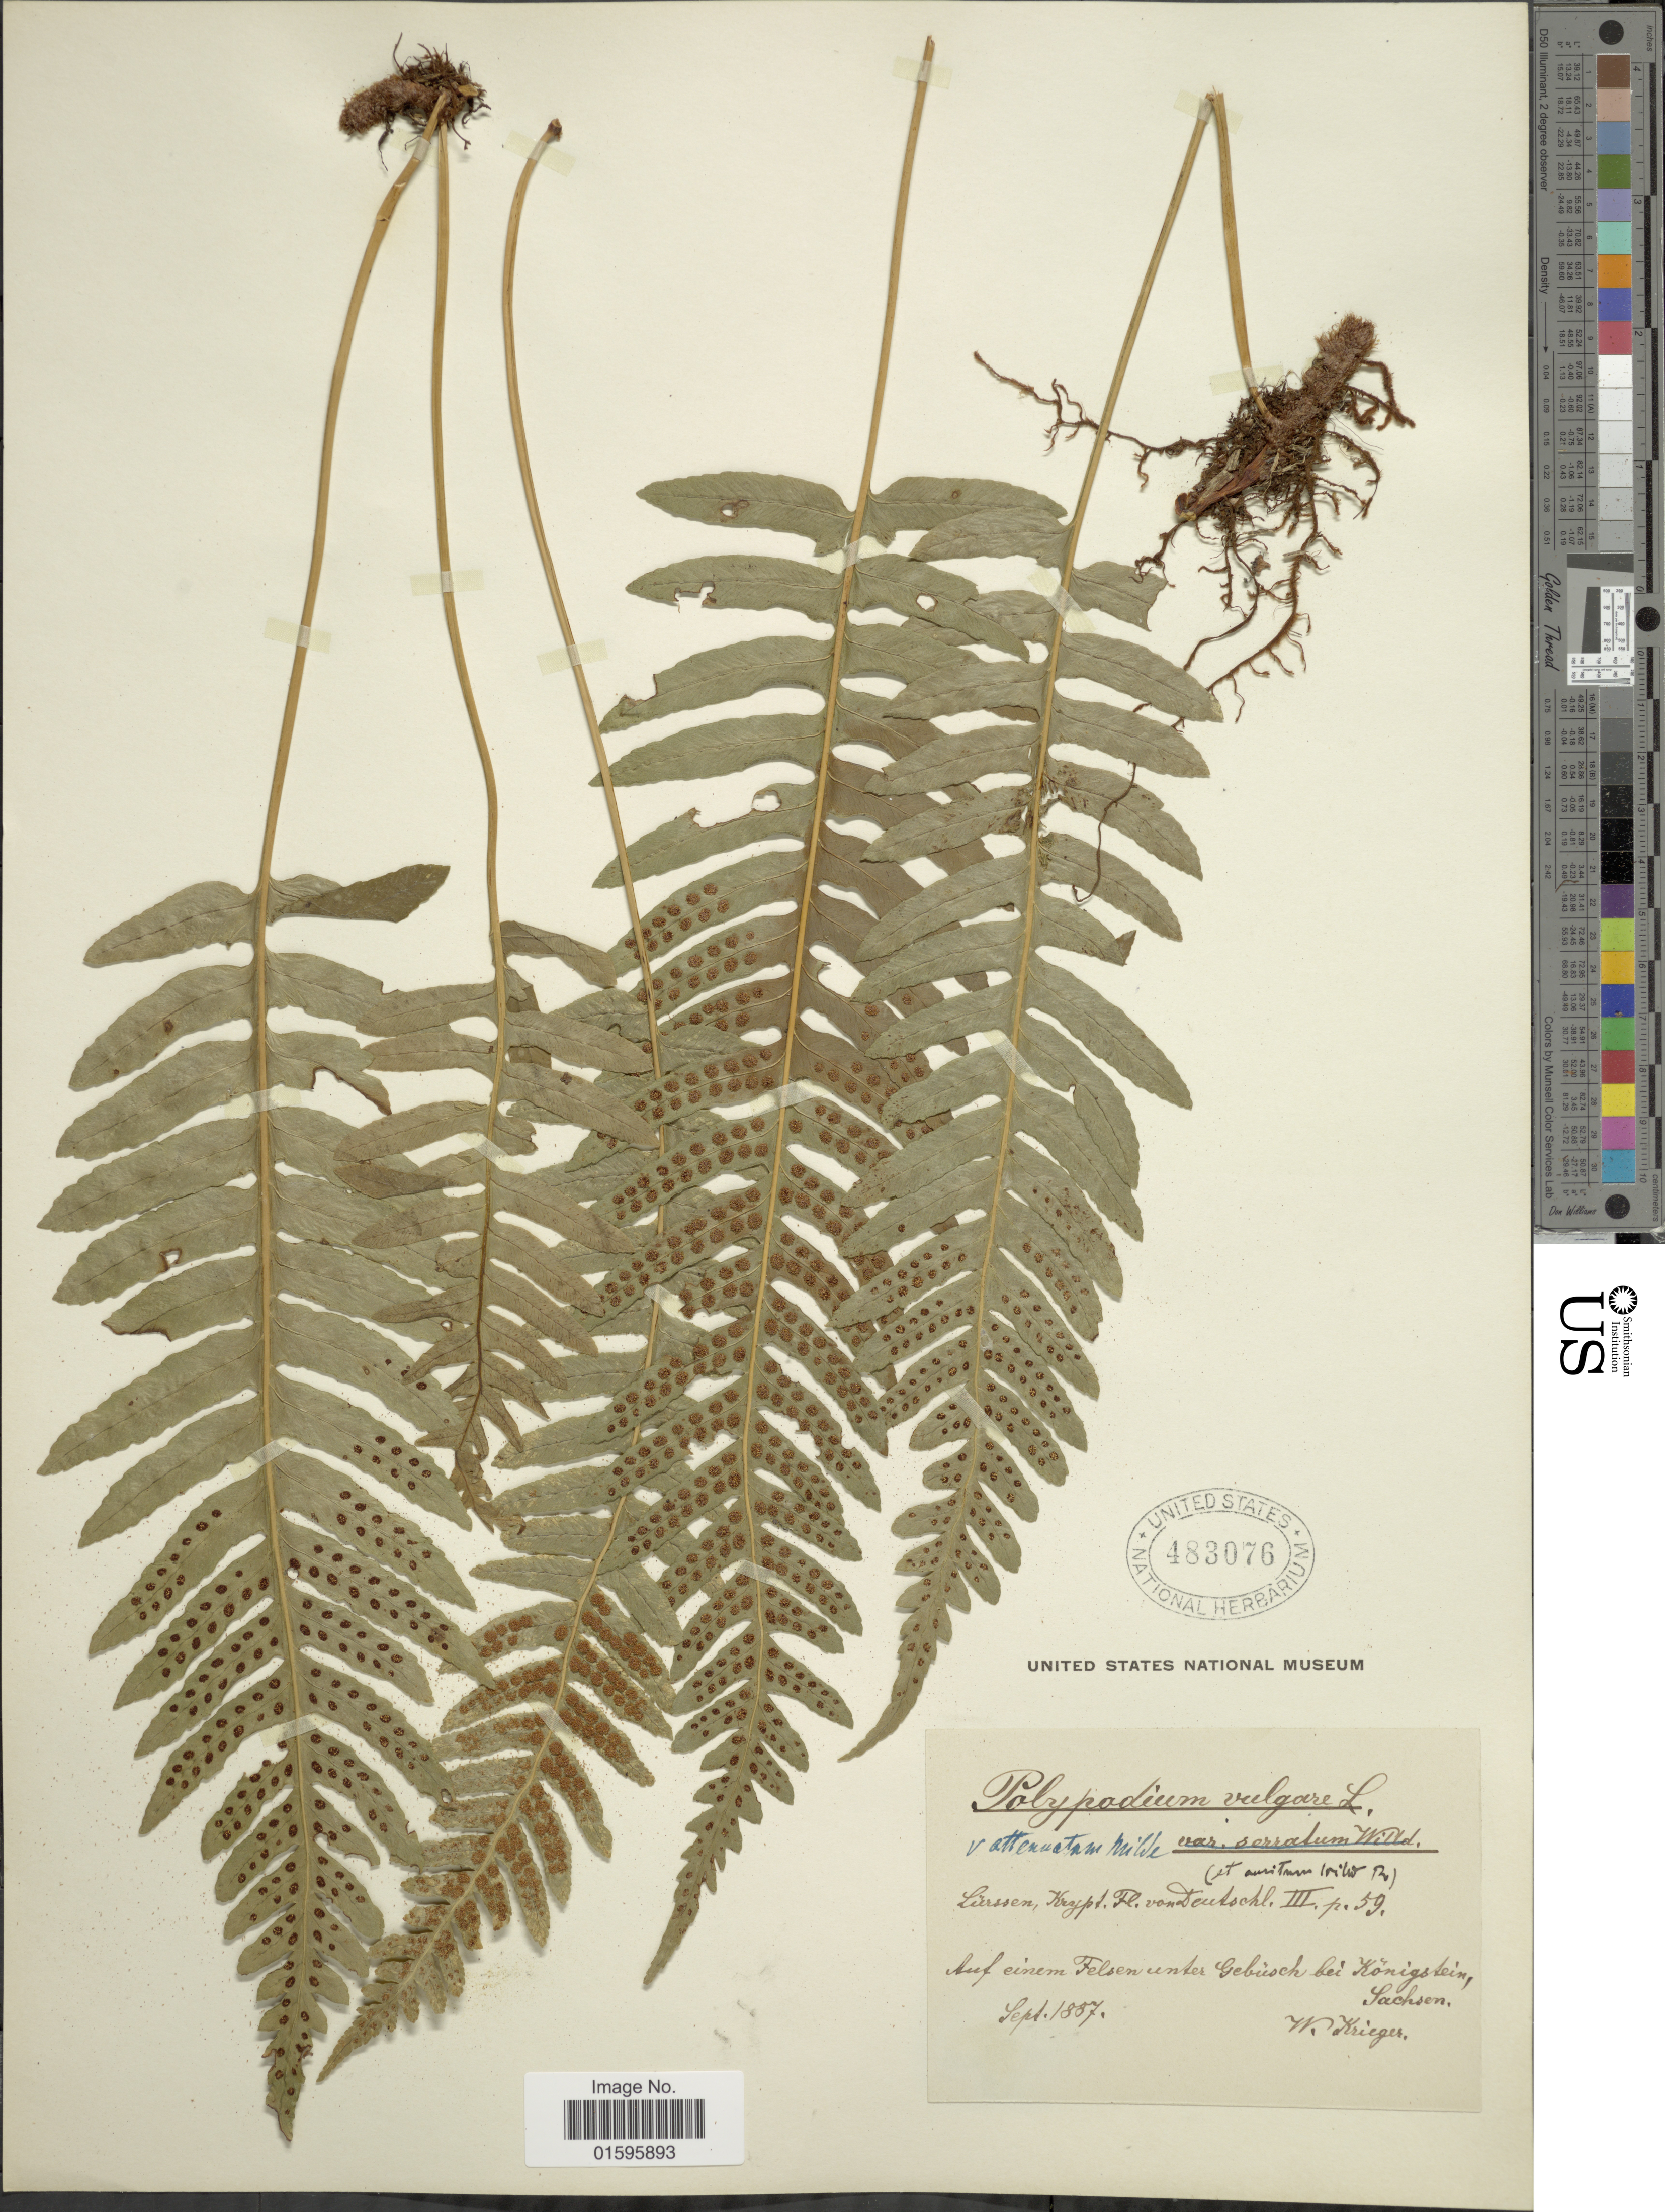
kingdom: Plantae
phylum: Tracheophyta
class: Polypodiopsida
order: Polypodiales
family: Polypodiaceae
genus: Polypodium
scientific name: Polypodium vulgare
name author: L.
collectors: W. Krieger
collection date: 1887-09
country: Germany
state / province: Sachsen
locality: Gebiesch bei Konigstein, Sachsen [interpreted]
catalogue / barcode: US 483076